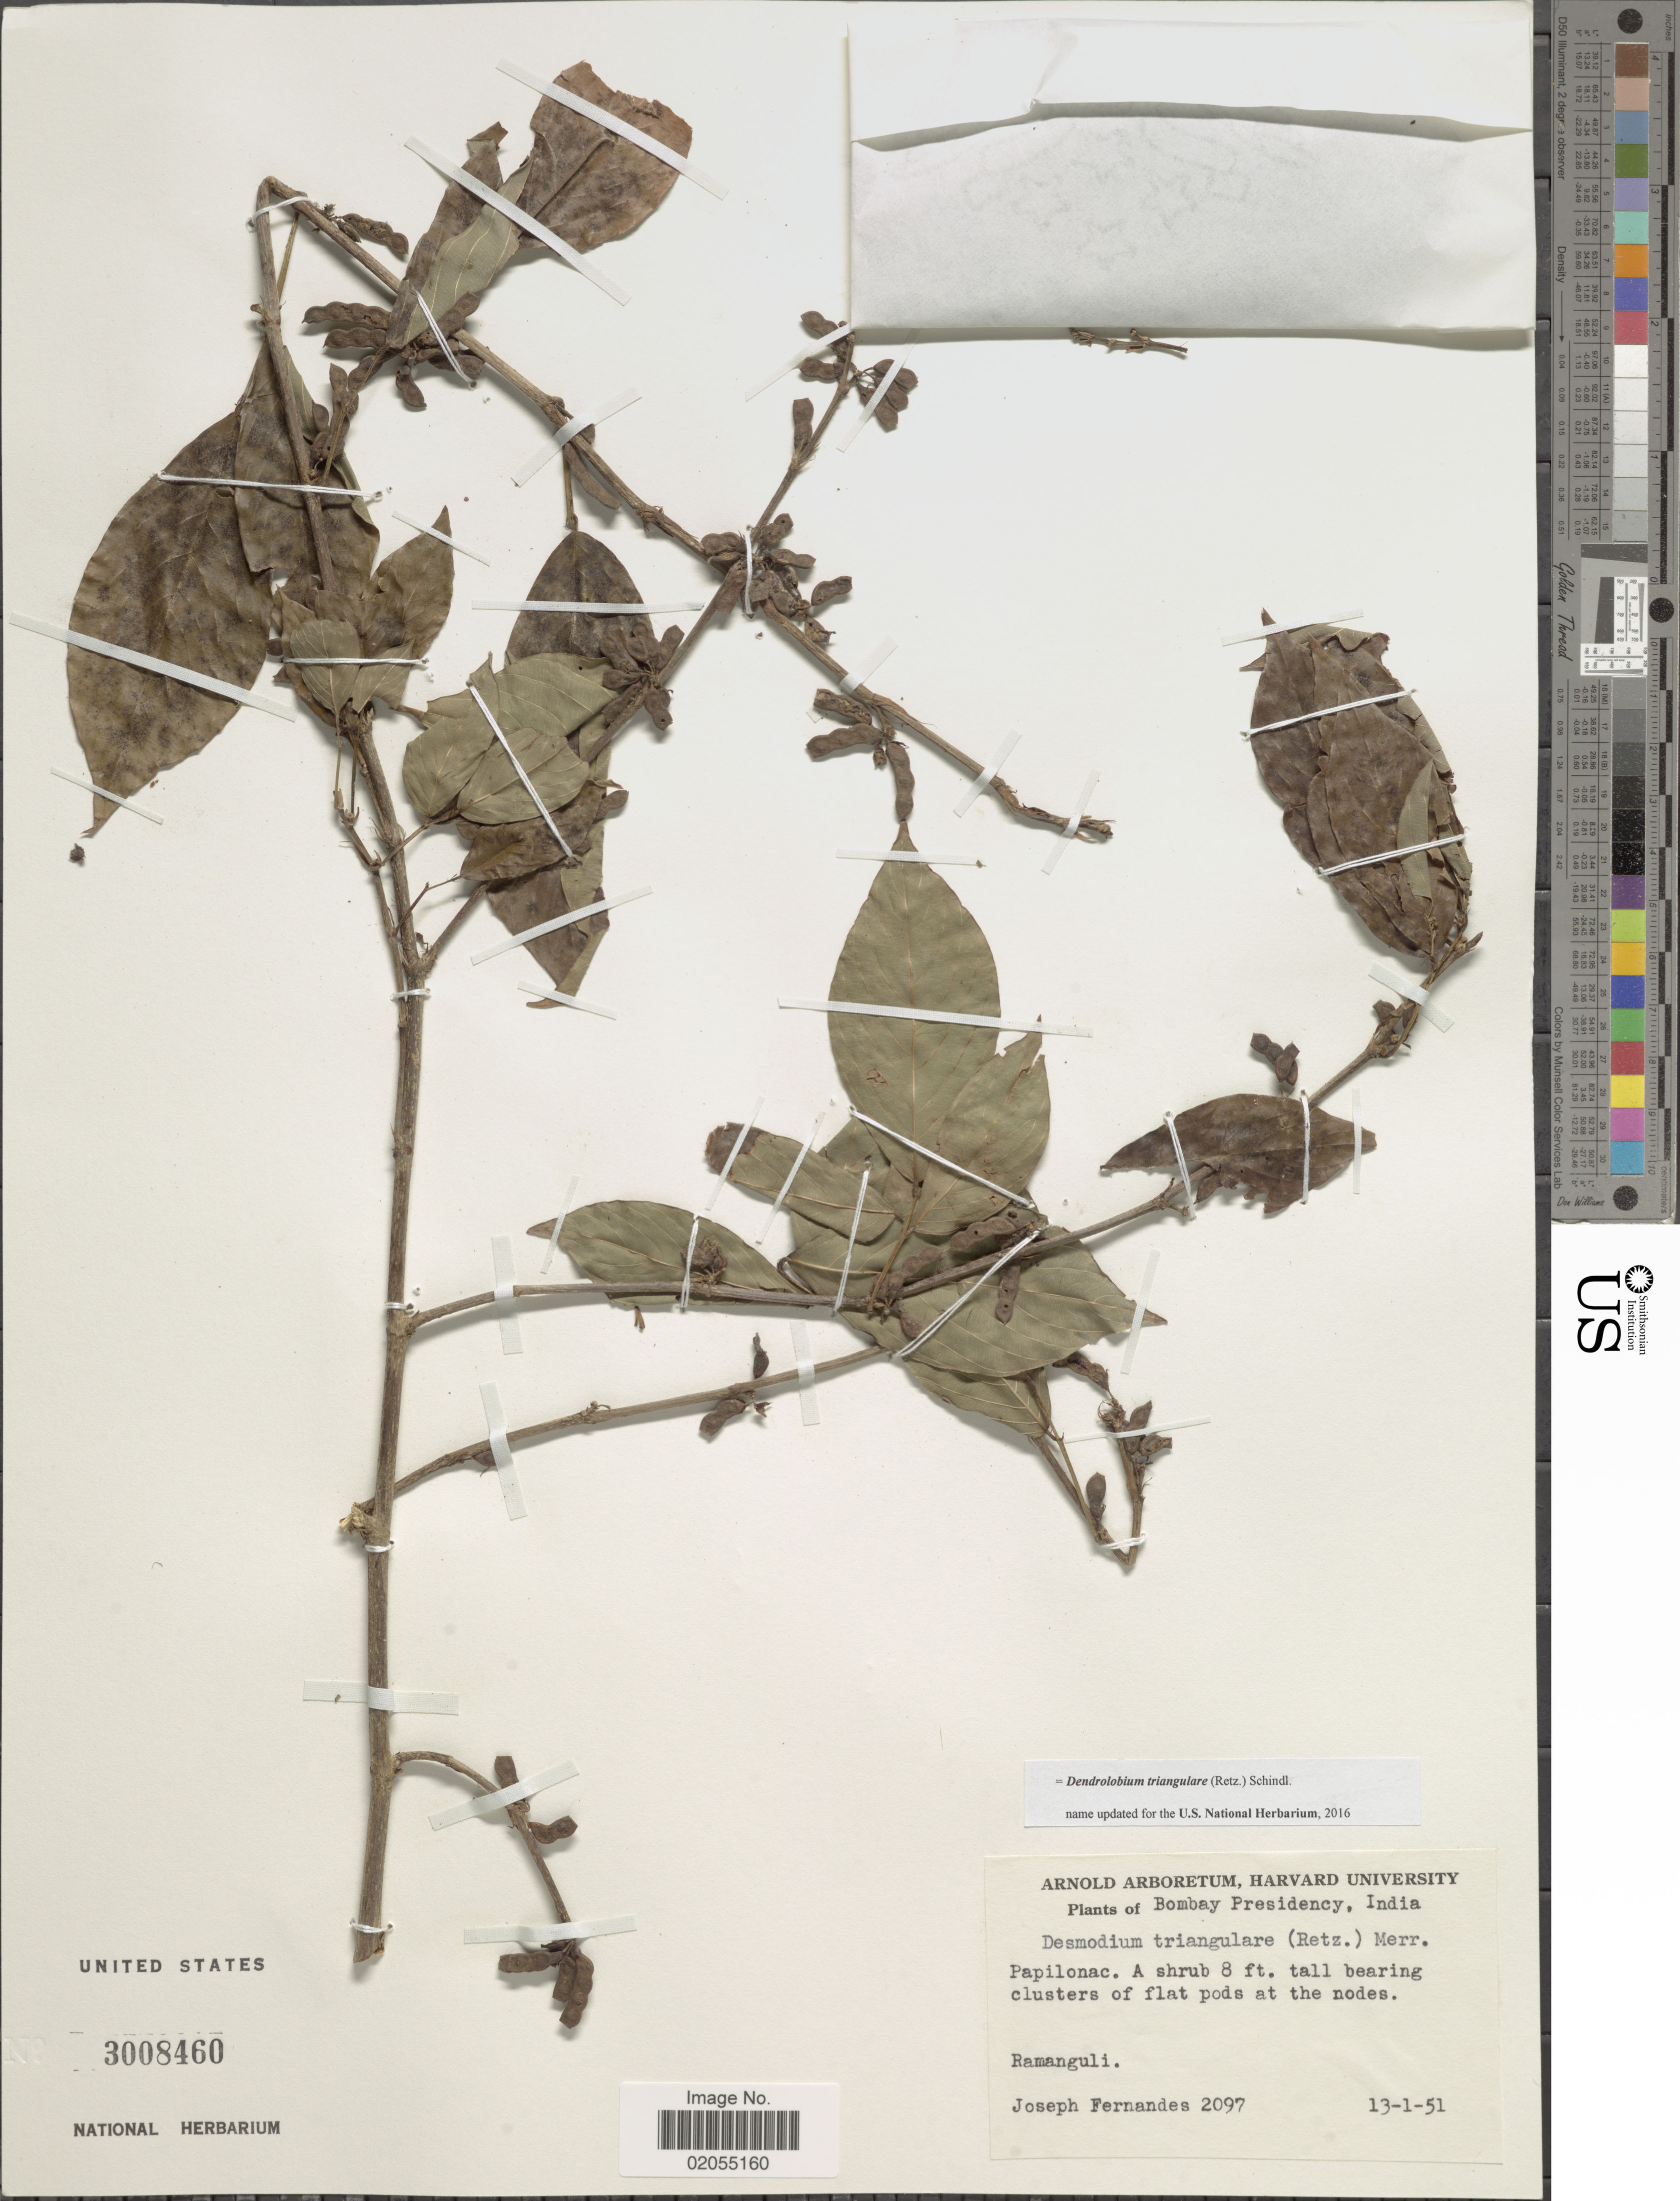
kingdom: Plantae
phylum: Tracheophyta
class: Magnoliopsida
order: Fabales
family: Fabaceae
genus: Dendrolobium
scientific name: Dendrolobium triangulare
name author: (Retz.) Schindl.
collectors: J. Fernandes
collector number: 2097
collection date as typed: Transcribed d/m/y: 13/1/51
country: India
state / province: Karnataka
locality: Bombay Presidency, India. Ramanguli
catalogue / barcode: US 3008460